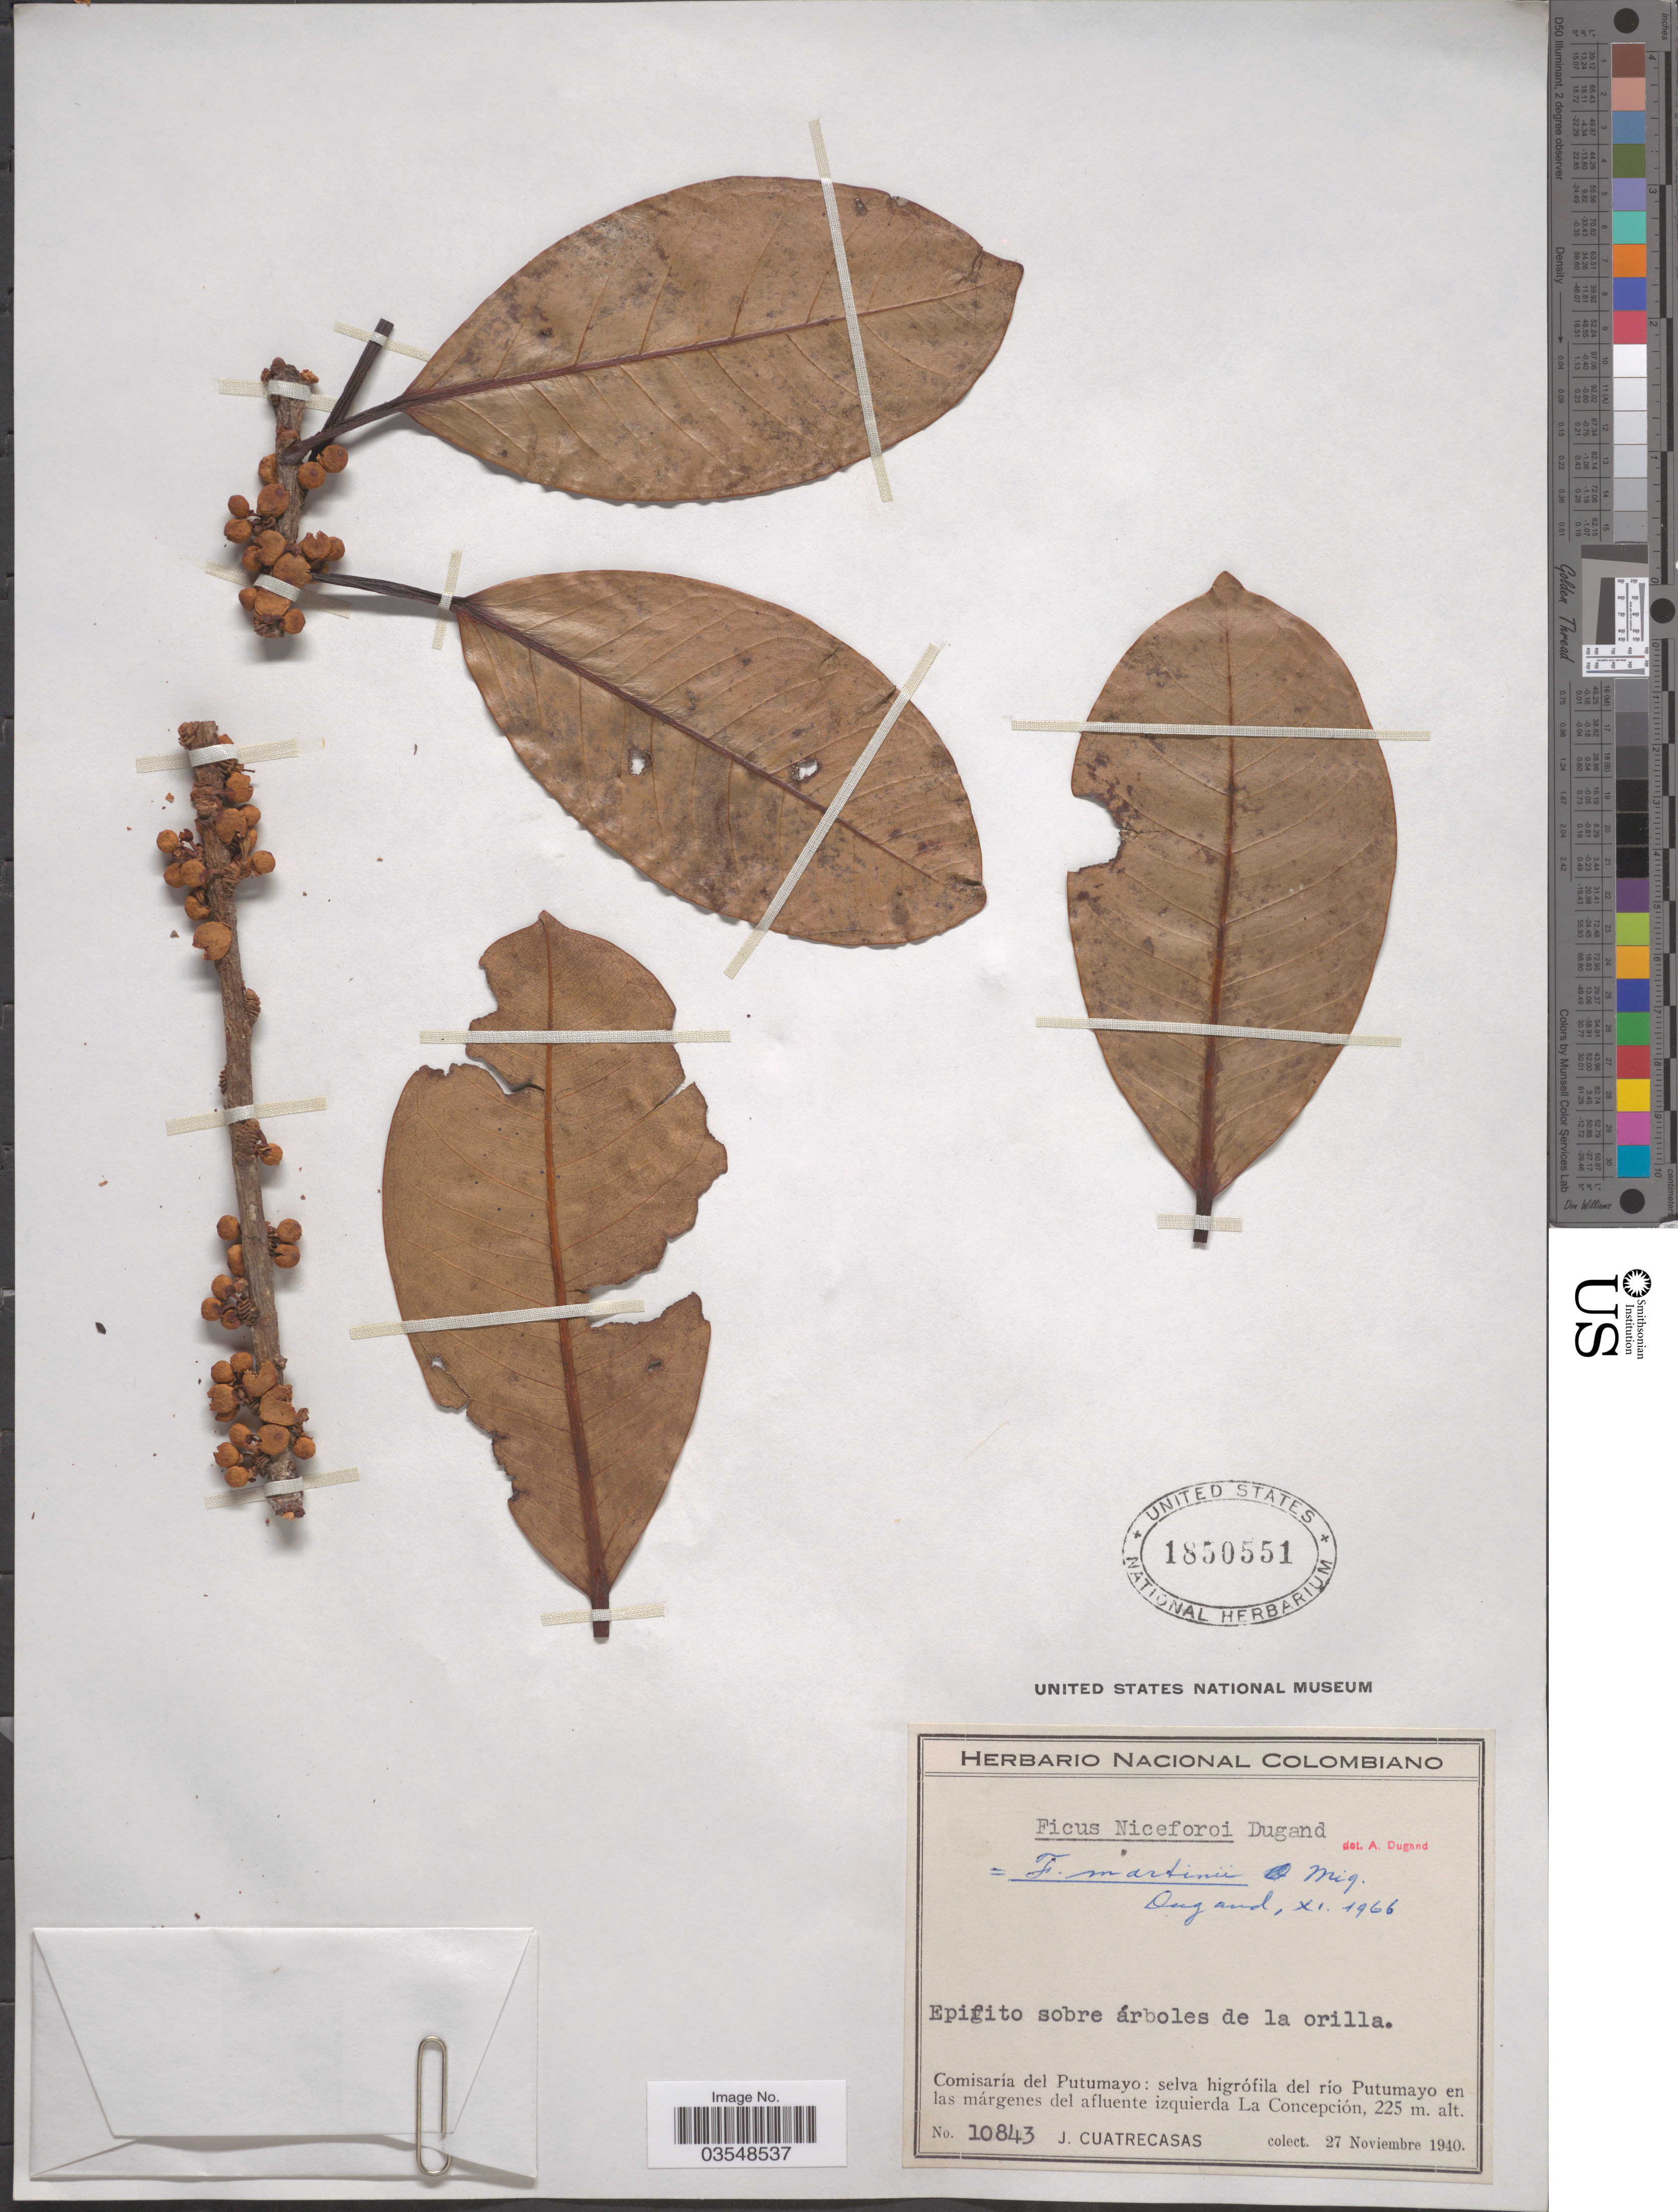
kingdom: Plantae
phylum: Tracheophyta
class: Magnoliopsida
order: Rosales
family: Moraceae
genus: Ficus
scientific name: Ficus guianensis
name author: Desv. ex Ham.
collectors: J. Cuatrecasas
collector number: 10843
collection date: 1940-11-27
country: Colombia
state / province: Putumayo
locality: Comisaría del Putumayo: selva higrófila del río Putumayo en las márgenes del afluente izquierda La Concepción.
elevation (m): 225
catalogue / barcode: US 1850551